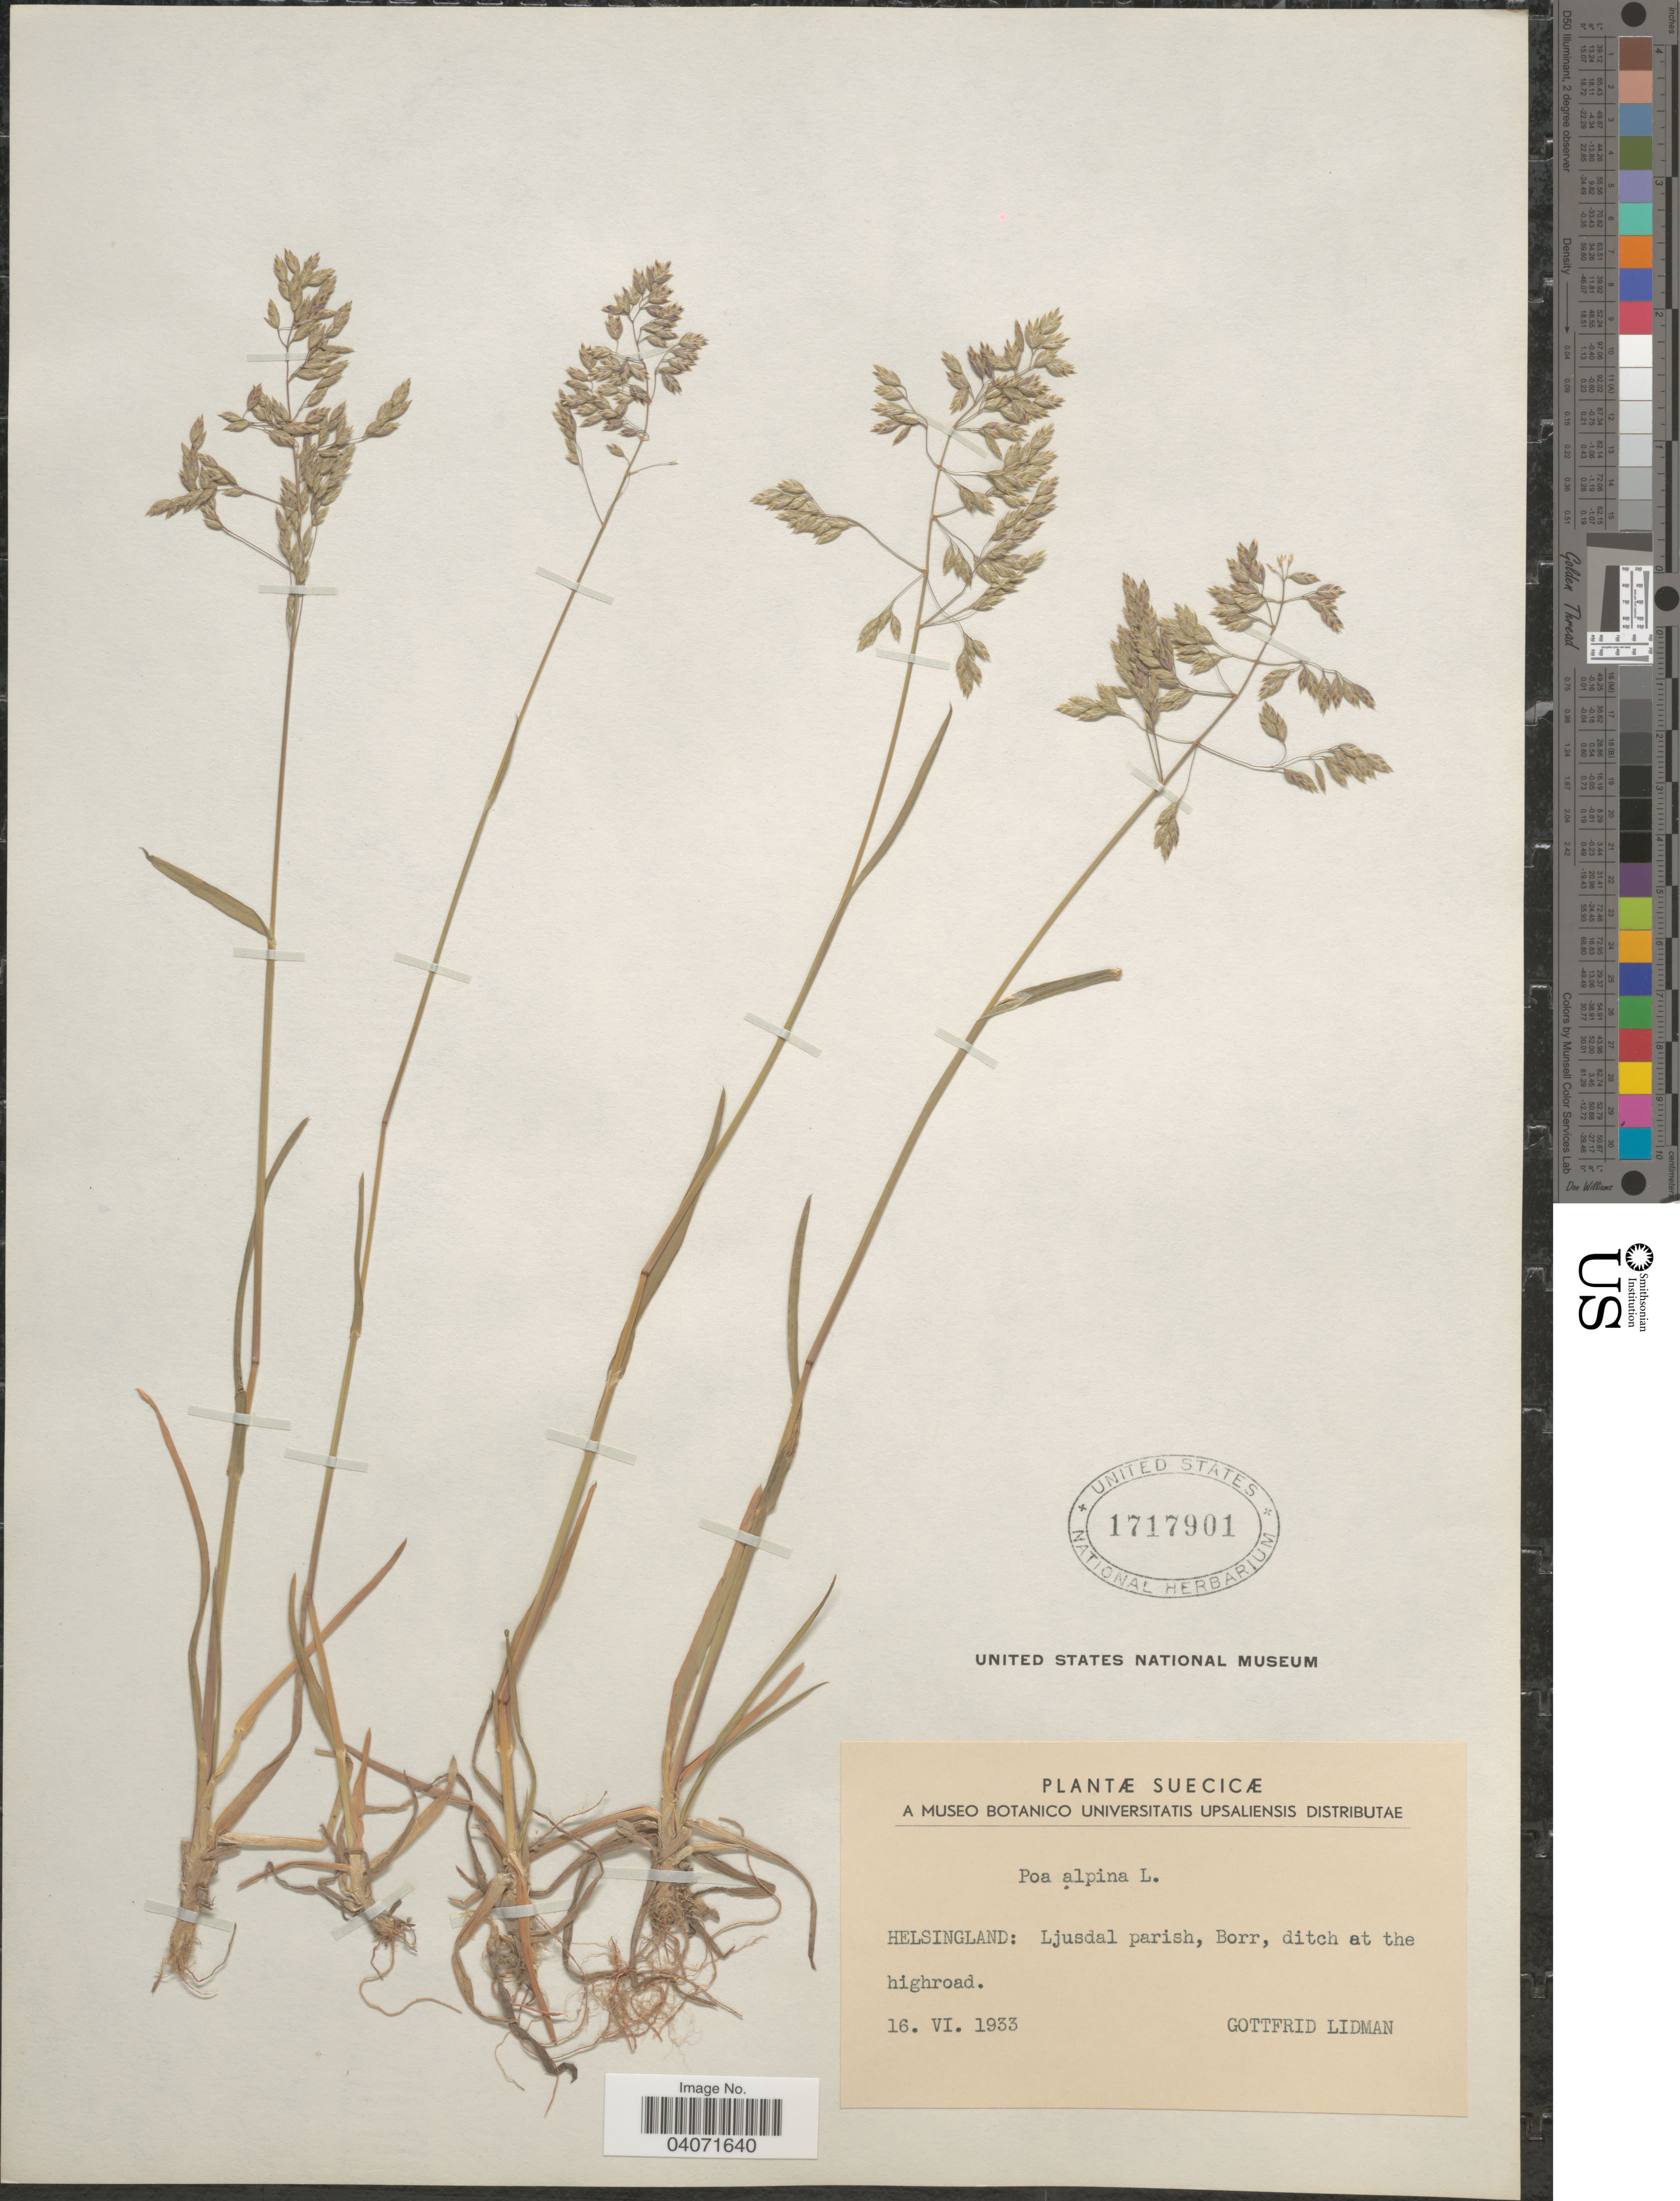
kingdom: Plantae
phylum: Tracheophyta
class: Liliopsida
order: Poales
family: Poaceae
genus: Poa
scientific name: Poa alpina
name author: L.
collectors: G. Lidman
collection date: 1933-06-16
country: Sweden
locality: Suecicæ. Helsingland: Ljusdal parish, Borr, ditch at the highroad.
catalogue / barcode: US 1717901